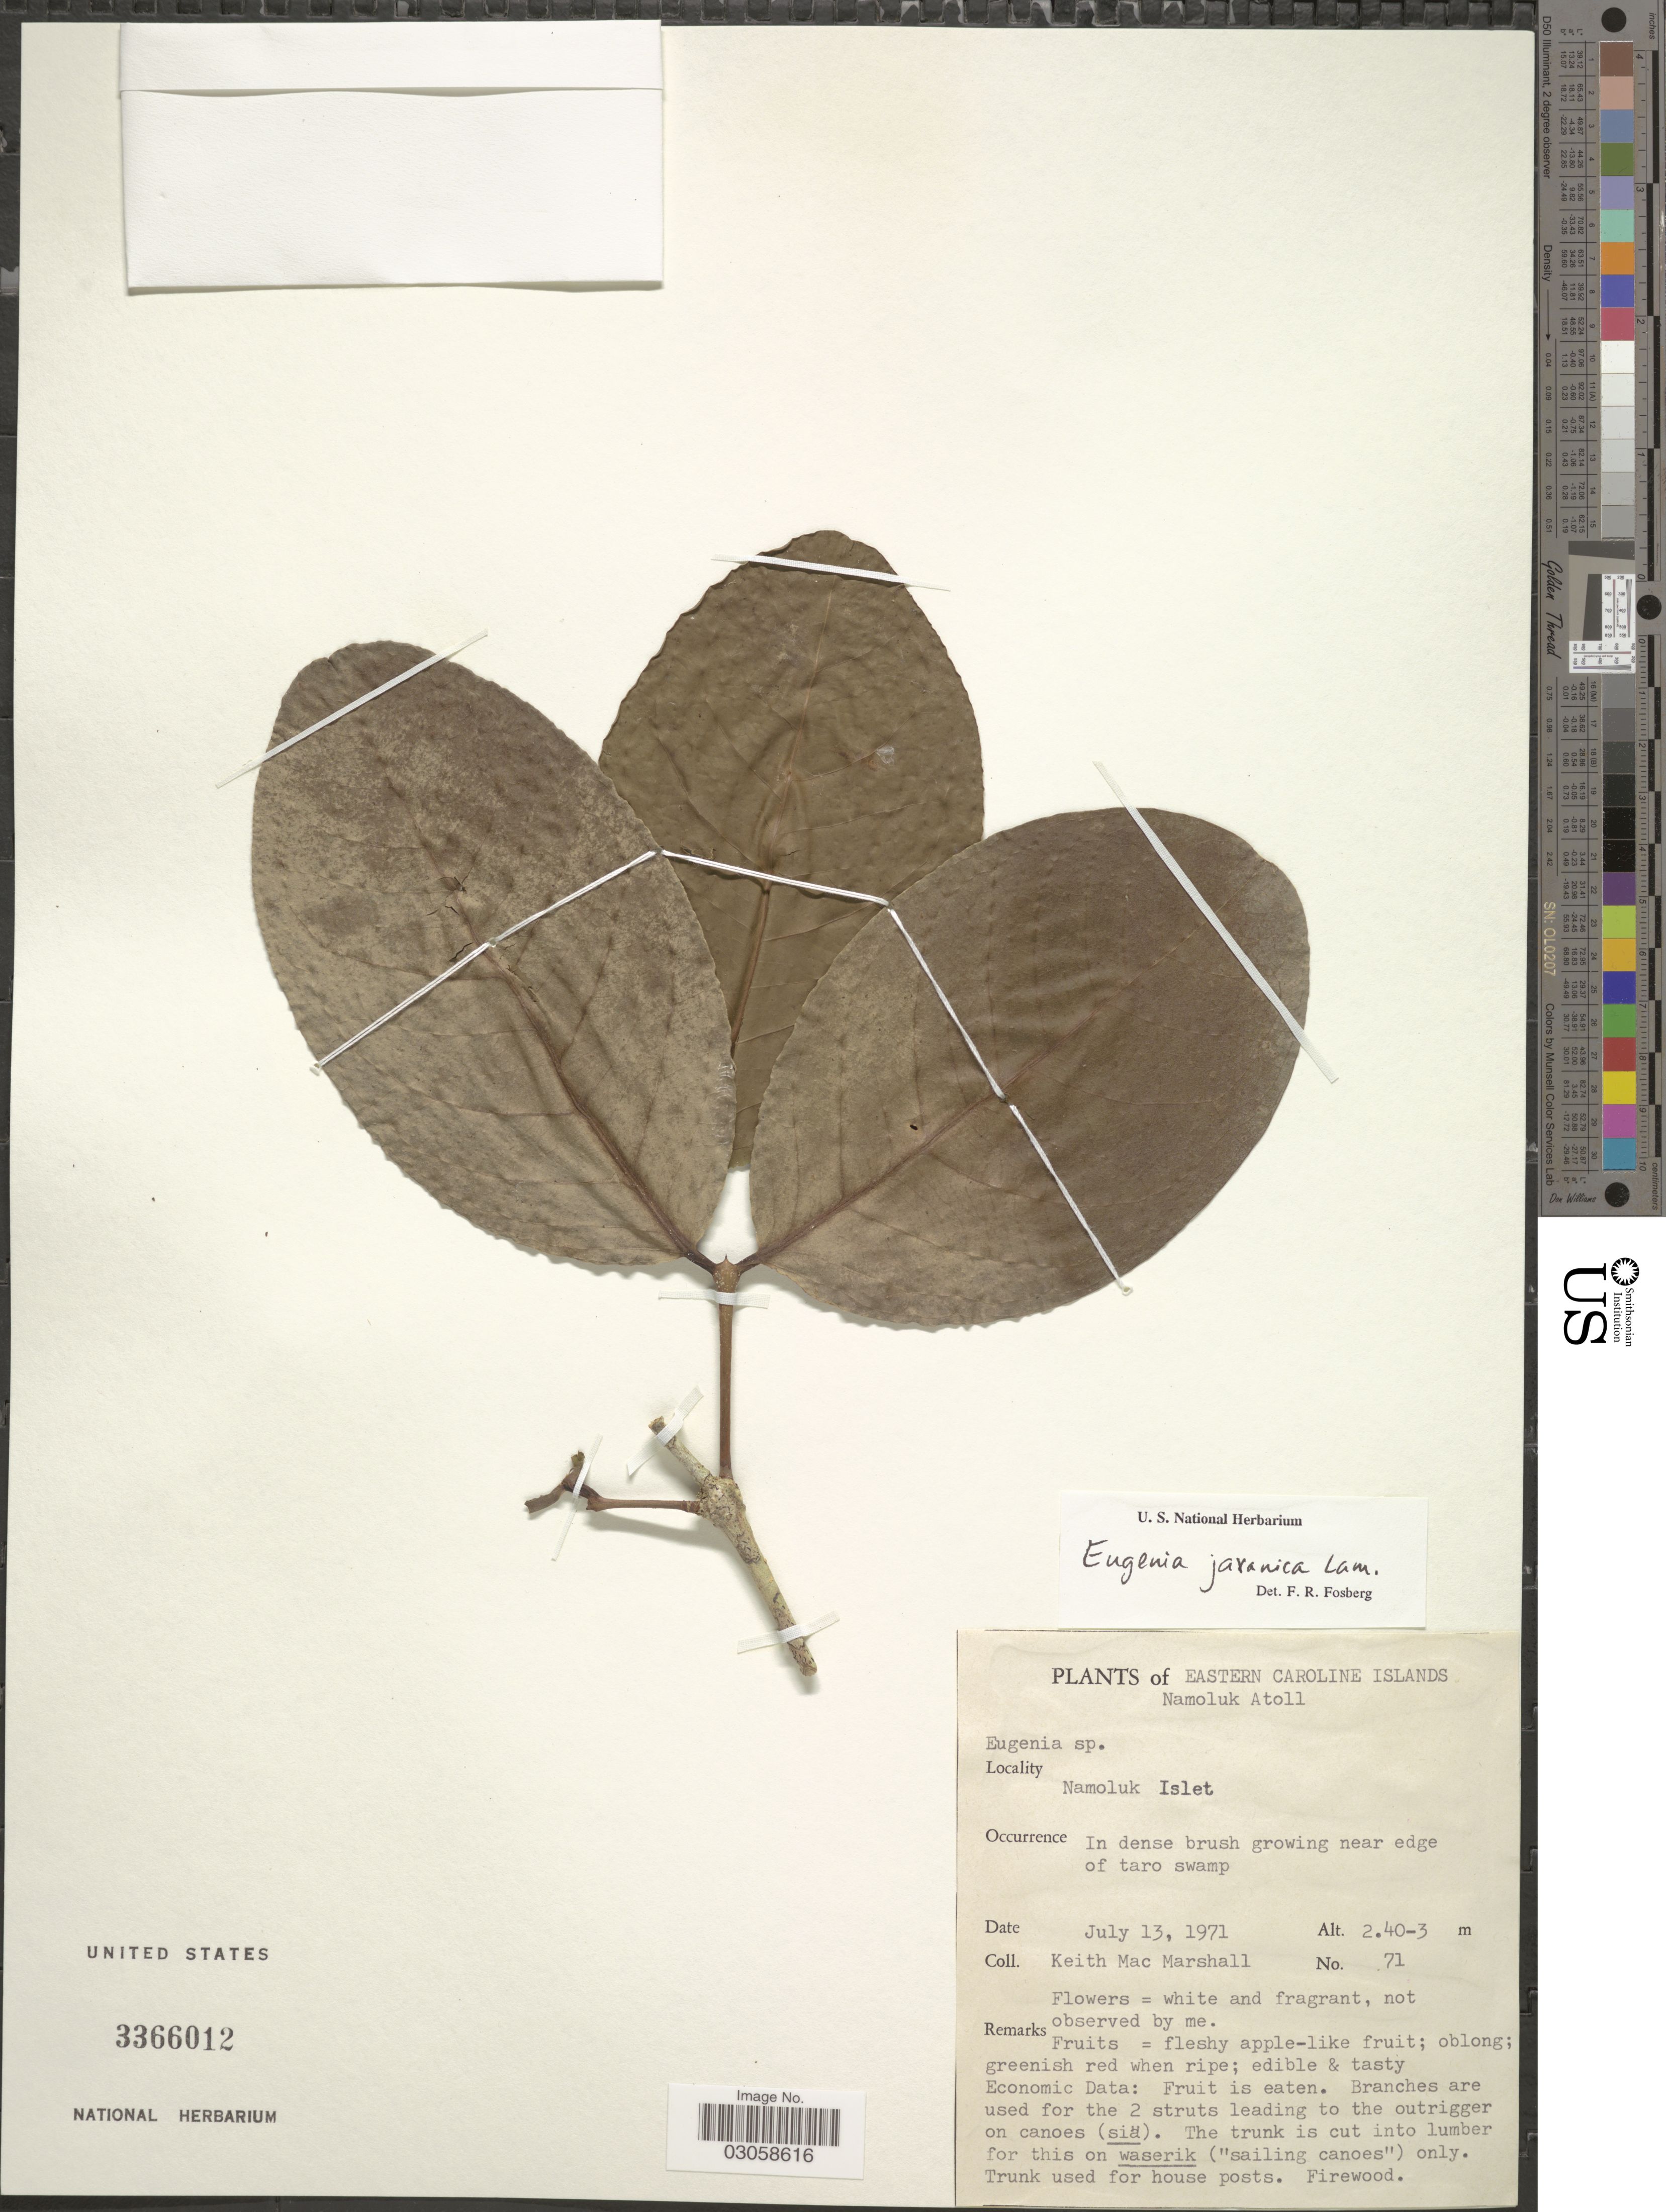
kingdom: Plantae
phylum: Tracheophyta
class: Magnoliopsida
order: Myrtales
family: Myrtaceae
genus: Syzygium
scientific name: Syzygium samarangense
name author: (Blume) Merr. & L.M. Perry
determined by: Strong, Mark T., (BOT), Smithsonian Institution - National Museum of Natural History (UNITED STATES)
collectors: K. M. Marshall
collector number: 71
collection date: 1971-07-13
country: Micronesia, Federated States of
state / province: Truk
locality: Eastern Caroline Islands. Namoluk Atoll. Namoluk Islet.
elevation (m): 2.4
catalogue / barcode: US 3366012